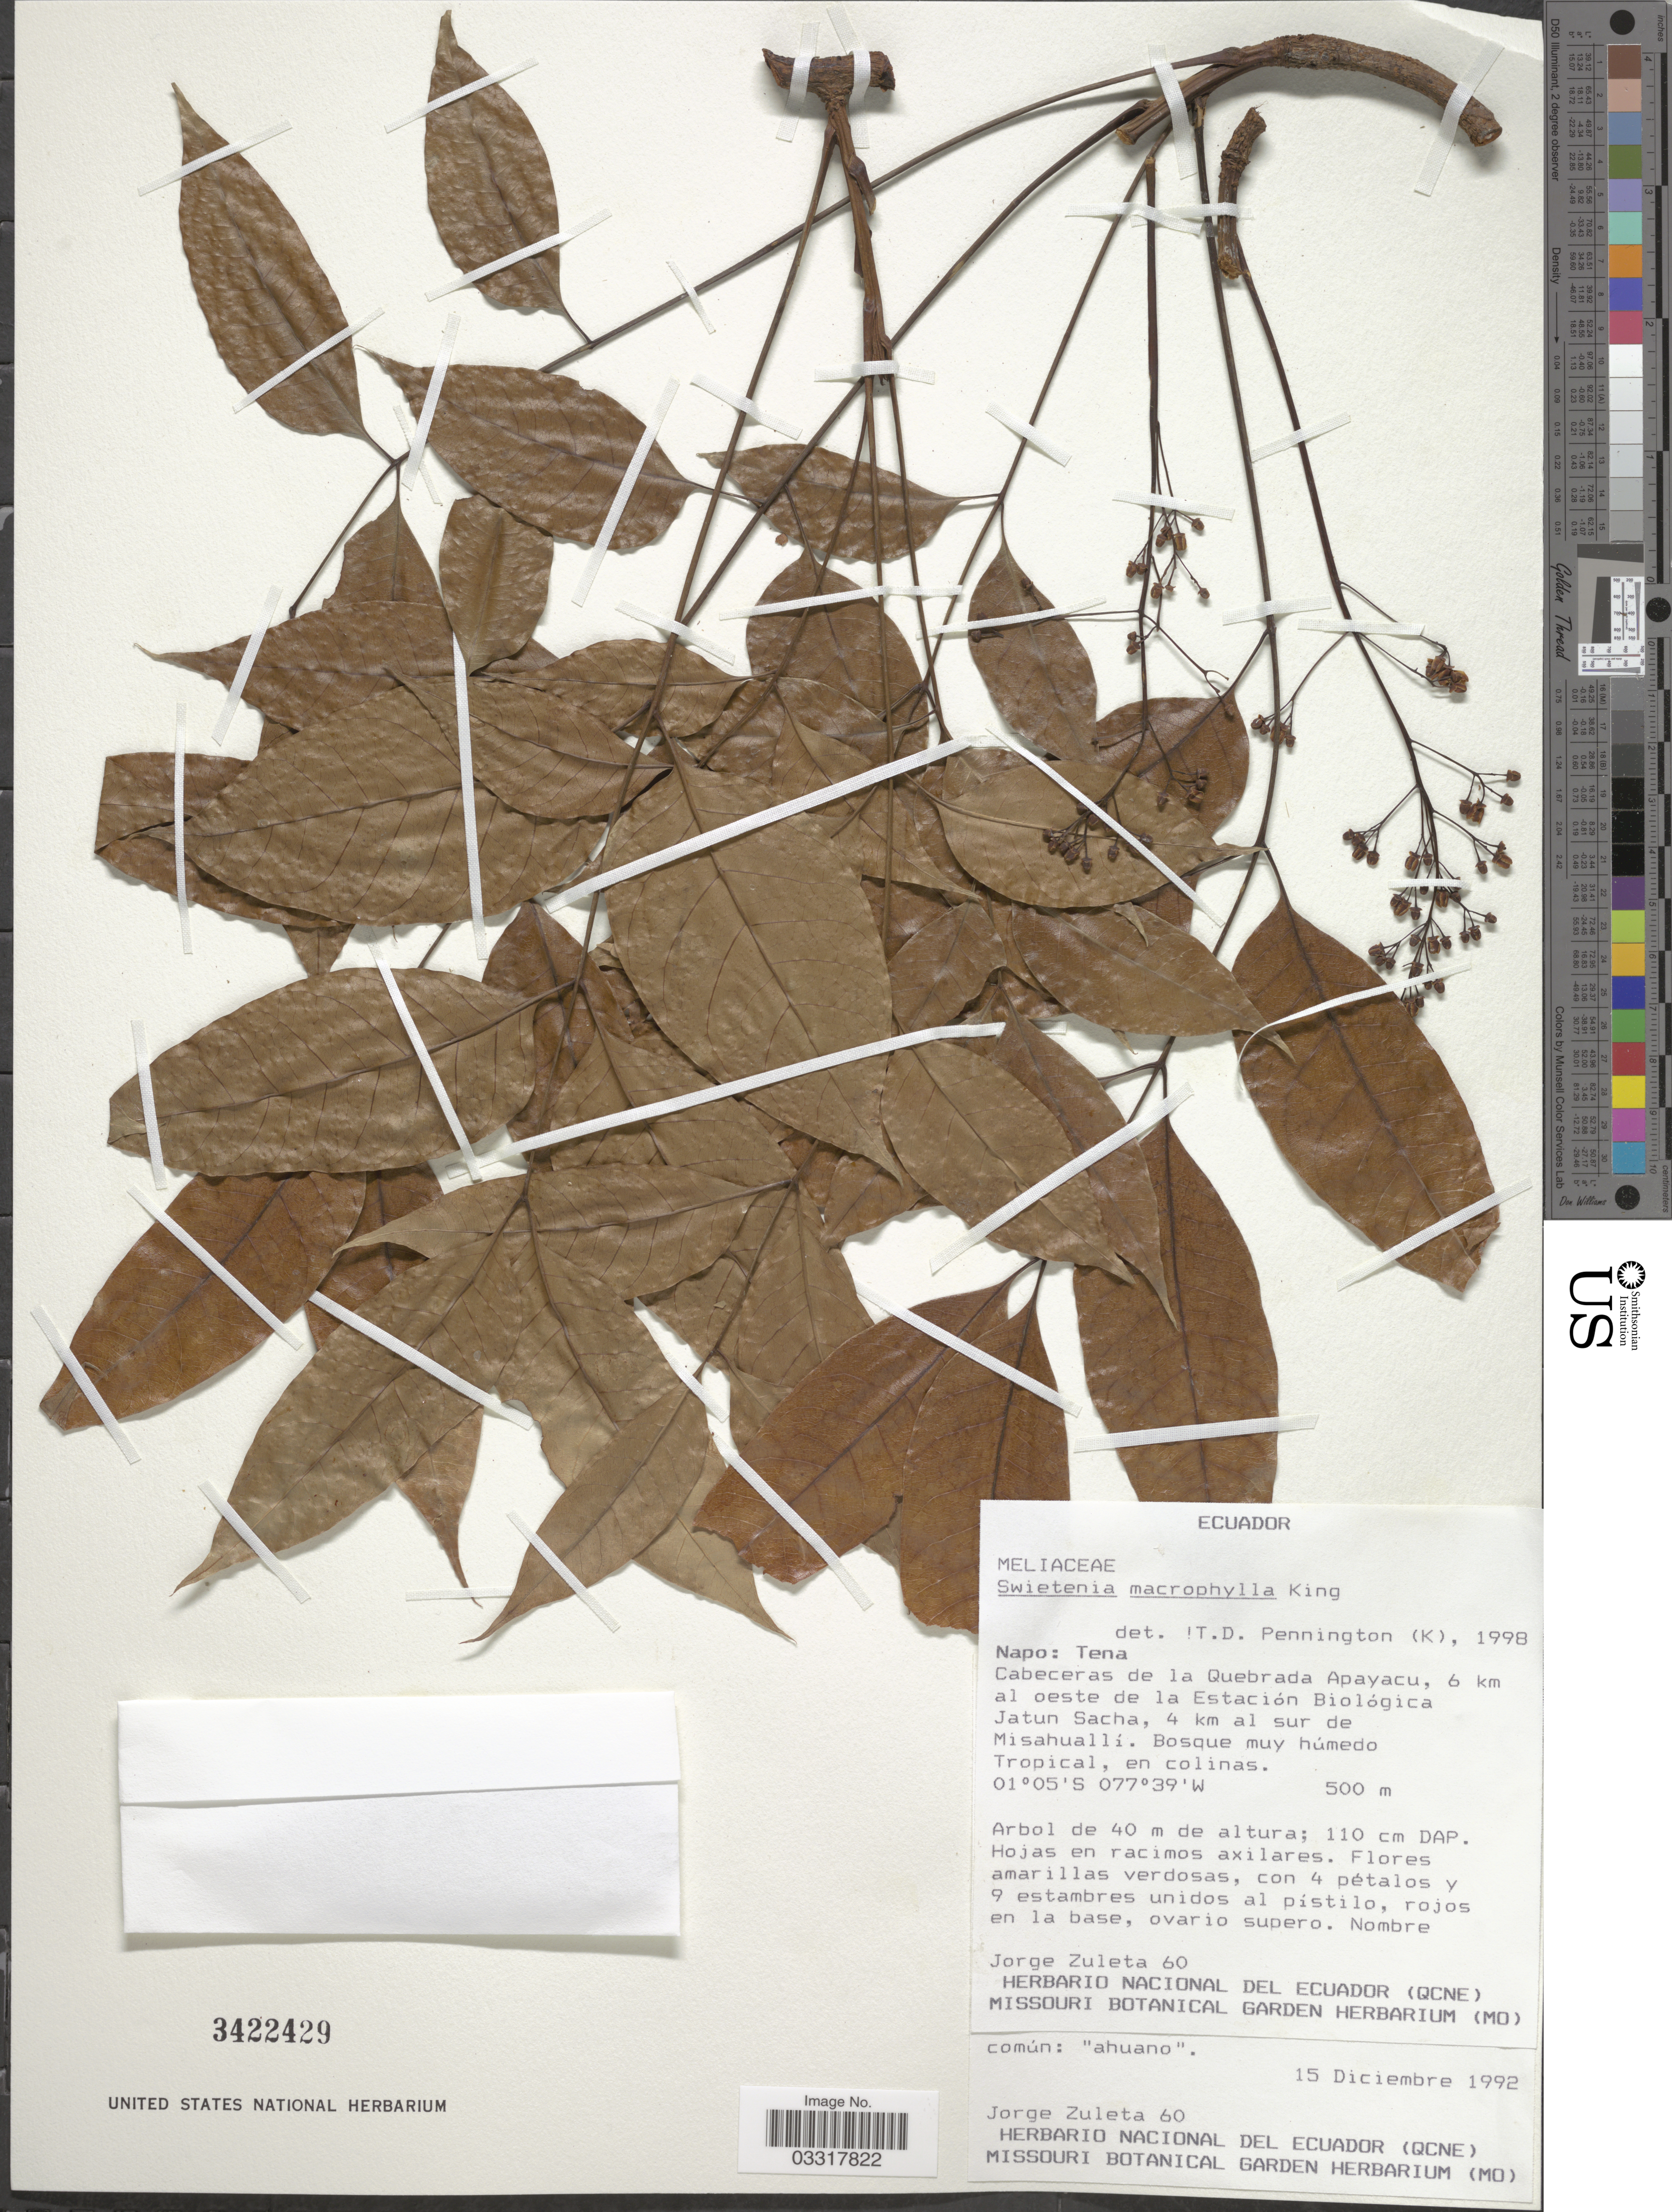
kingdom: Plantae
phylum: Tracheophyta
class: Magnoliopsida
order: Sapindales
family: Meliaceae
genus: Swietenia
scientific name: Swietenia macrophylla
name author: King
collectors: J. Zuleta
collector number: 60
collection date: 1992-12-15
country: Ecuador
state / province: Napo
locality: Tena. Cabeceras de la Quebrada Apayacu, 6 km al oeste de la Estación Biológica Jatun Sacha, 4 km al sur de Misahuallí.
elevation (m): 500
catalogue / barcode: US 3422429